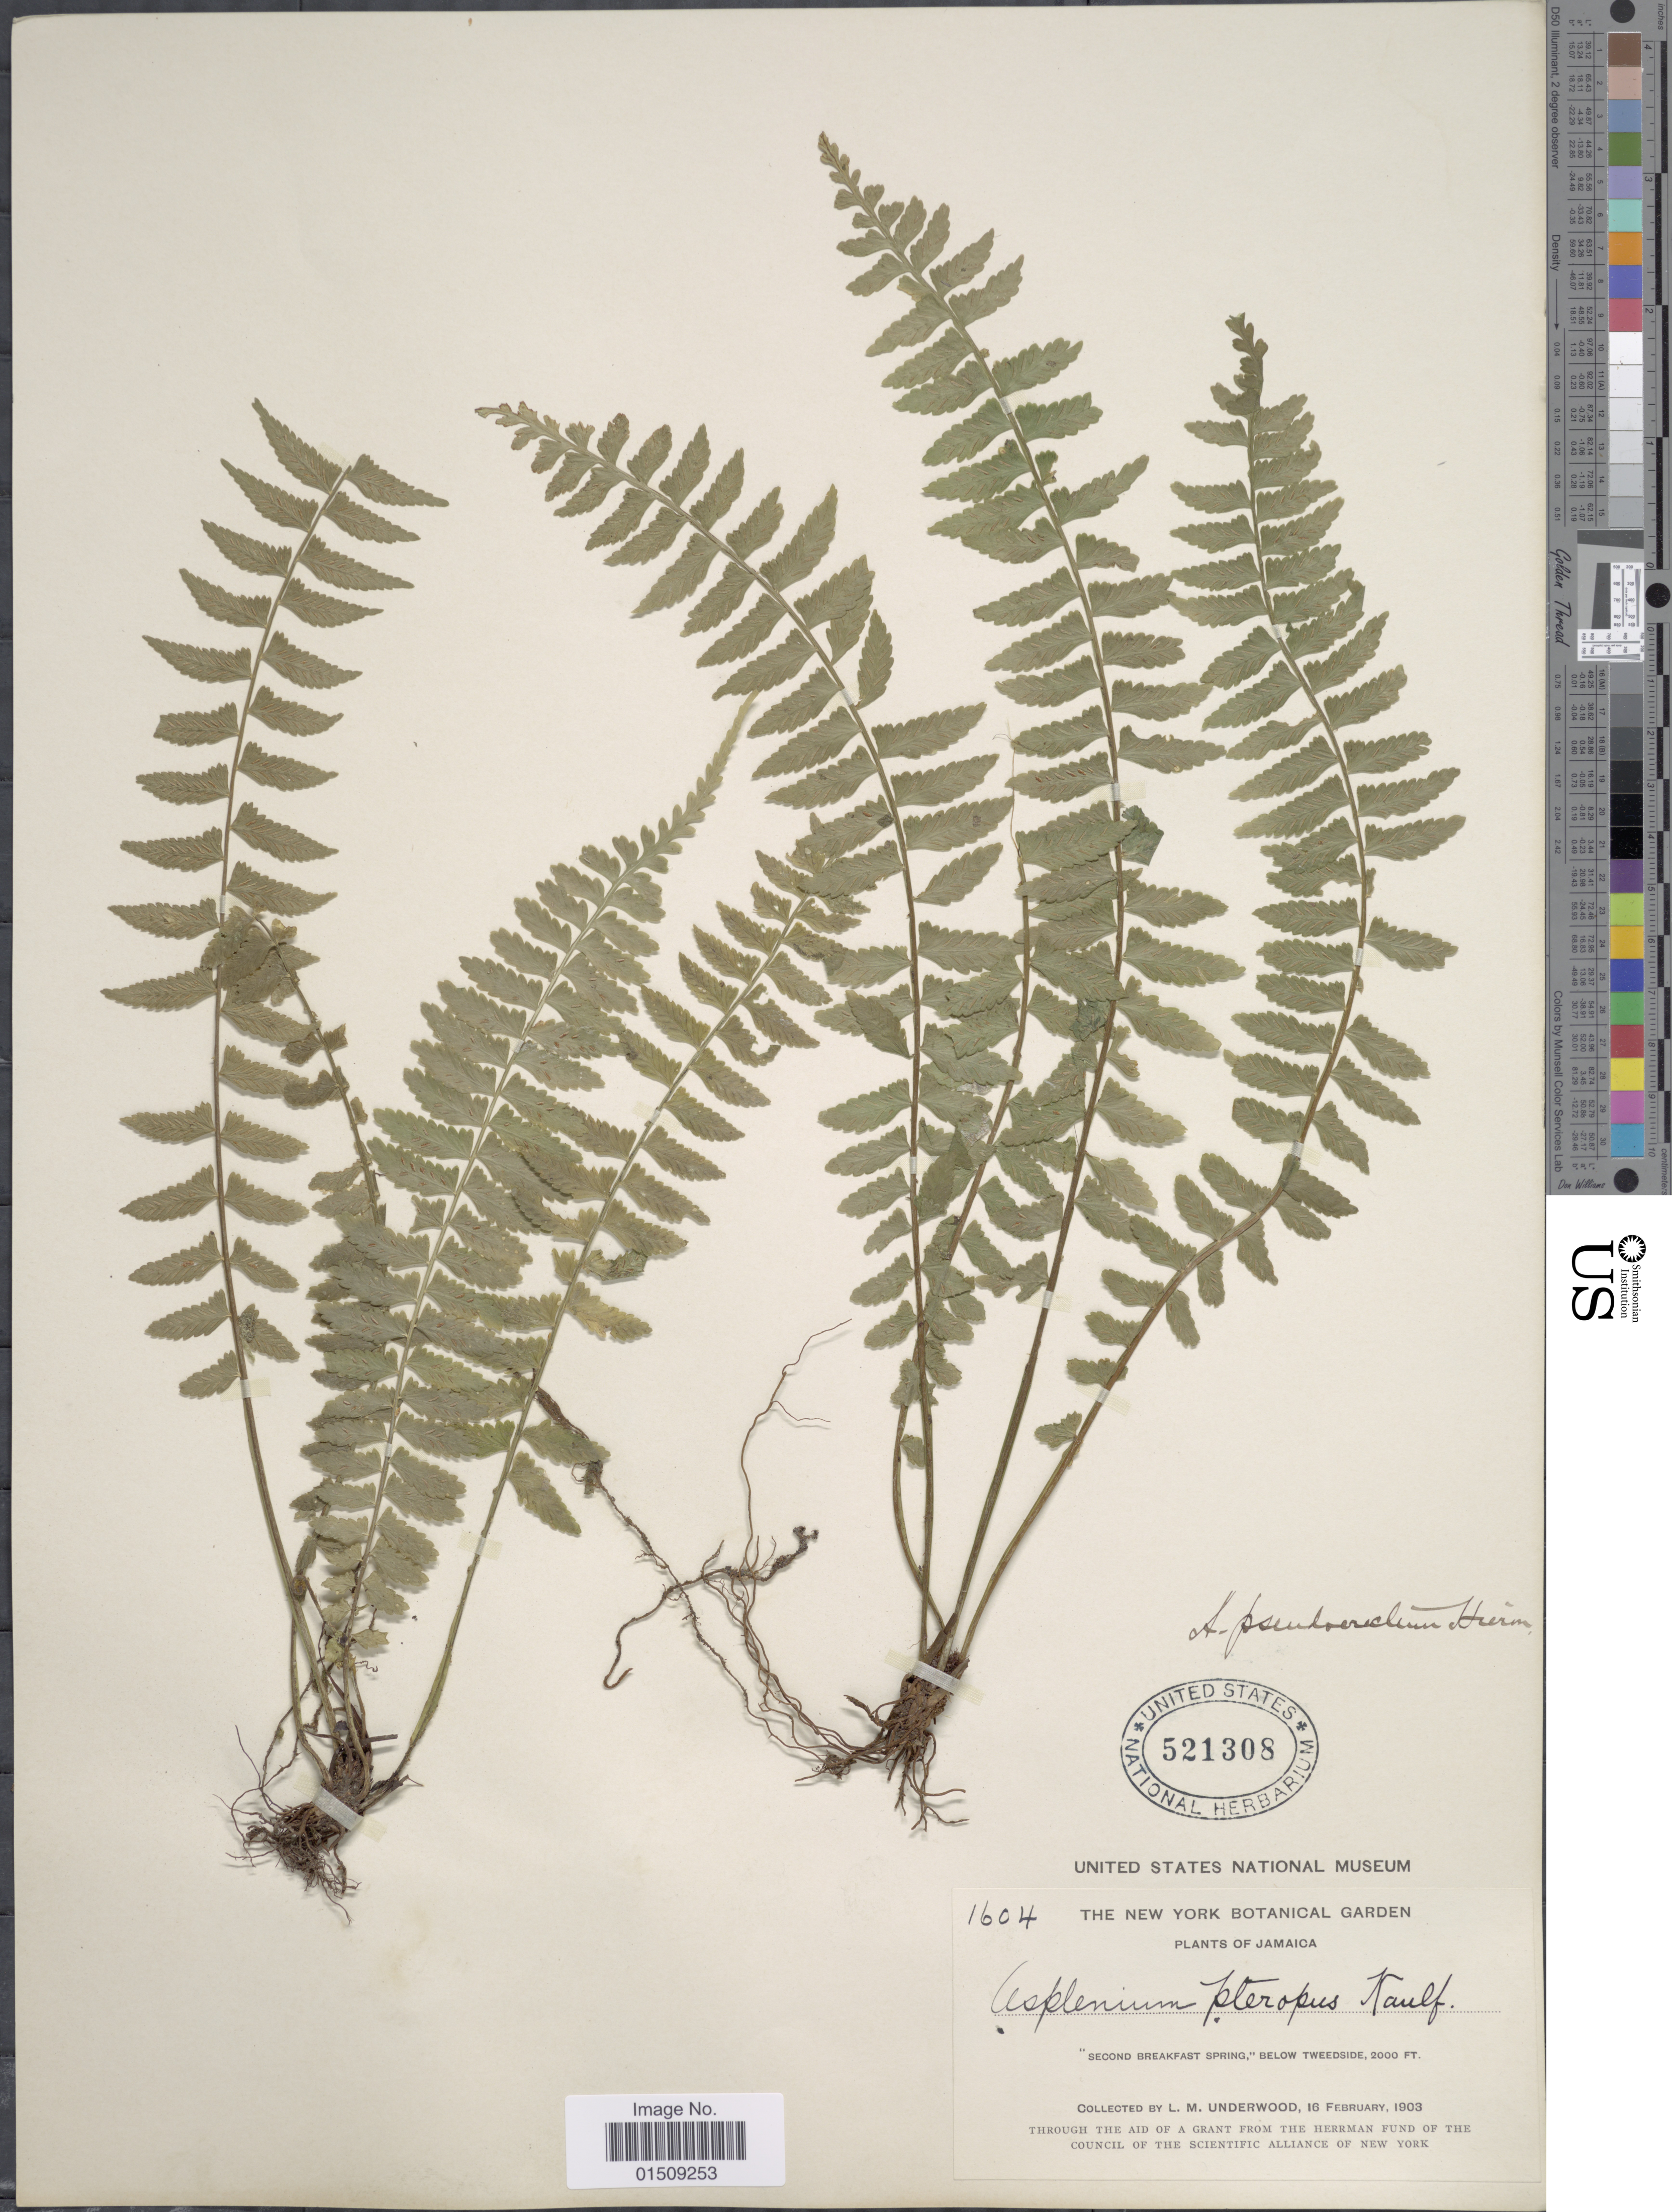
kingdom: Plantae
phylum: Tracheophyta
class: Polypodiopsida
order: Polypodiales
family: Aspleniaceae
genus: Asplenium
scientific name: Asplenium pteropus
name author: Kaulf.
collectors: L. M. Underwood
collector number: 1604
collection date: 1903-02-16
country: Jamaica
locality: second breakfast spring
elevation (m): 610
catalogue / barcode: US 521308